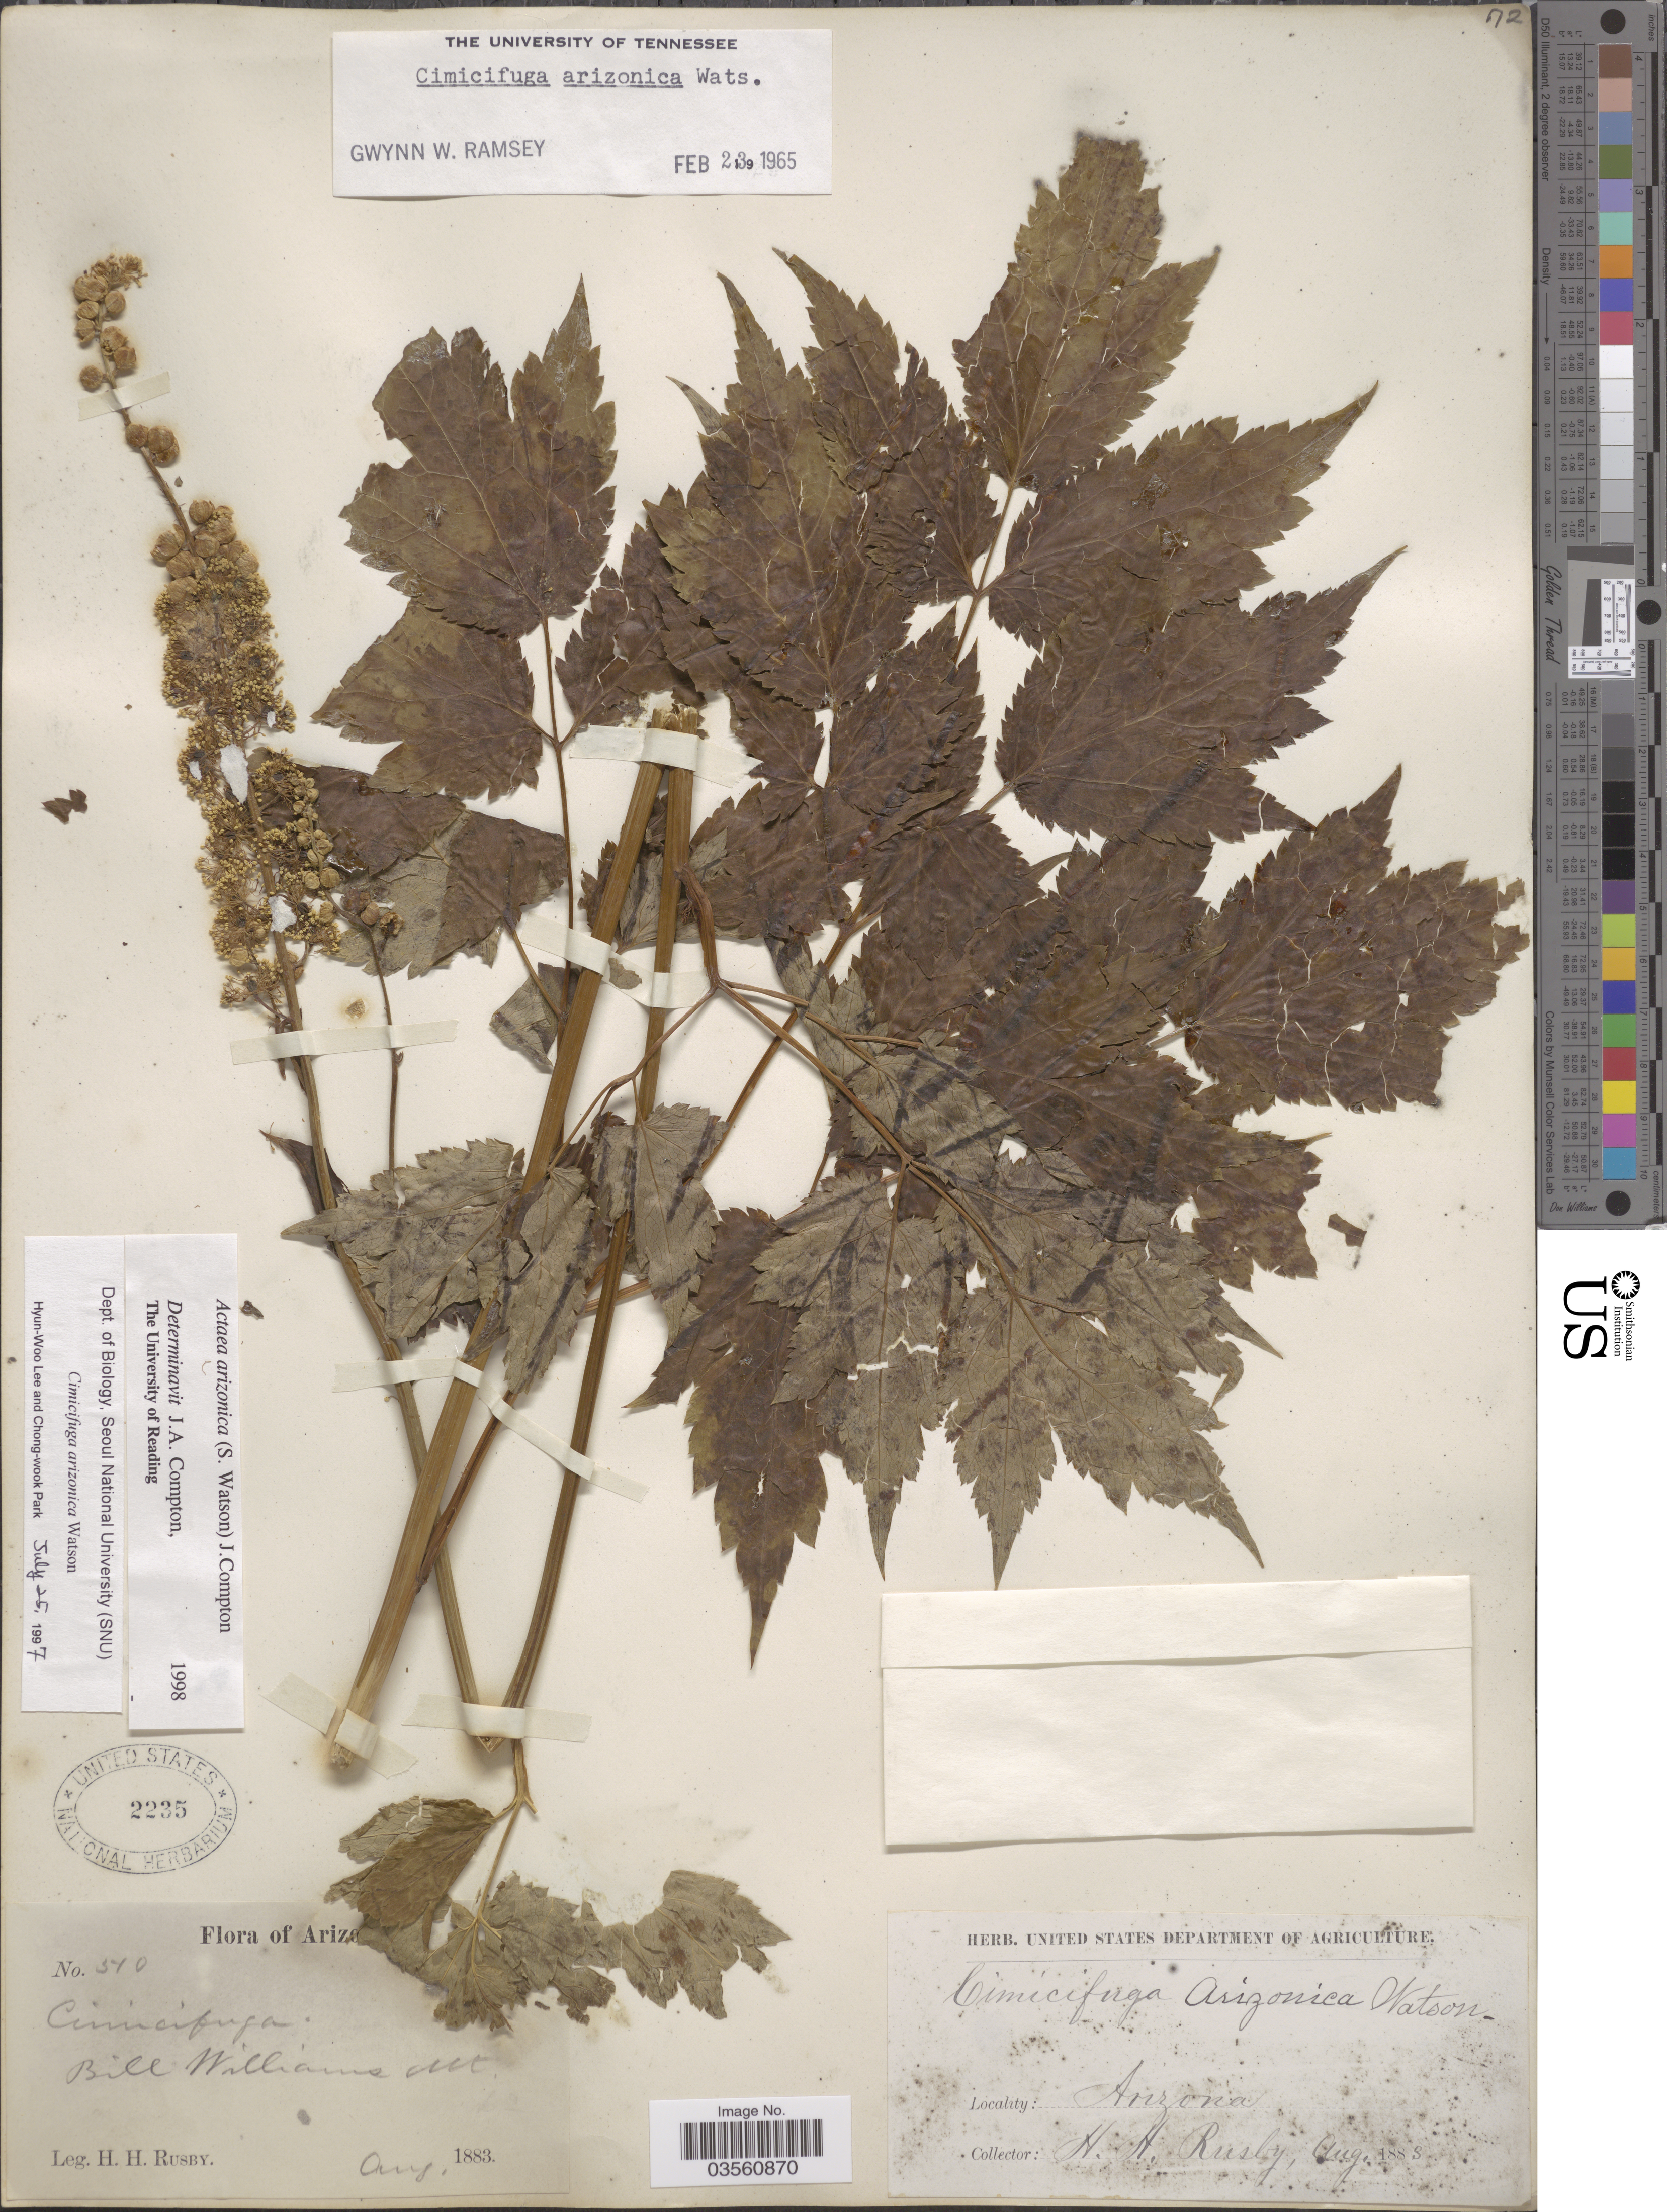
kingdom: Plantae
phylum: Tracheophyta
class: Magnoliopsida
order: Ranunculales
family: Ranunculaceae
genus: Actaea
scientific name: Actaea arizonica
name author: (S. Watson) J. Compton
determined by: Compton, J. A.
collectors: H. H. Rusby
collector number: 510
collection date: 1883-08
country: United States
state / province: Arizona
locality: Bill Williams Mt.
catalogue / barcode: US 2235